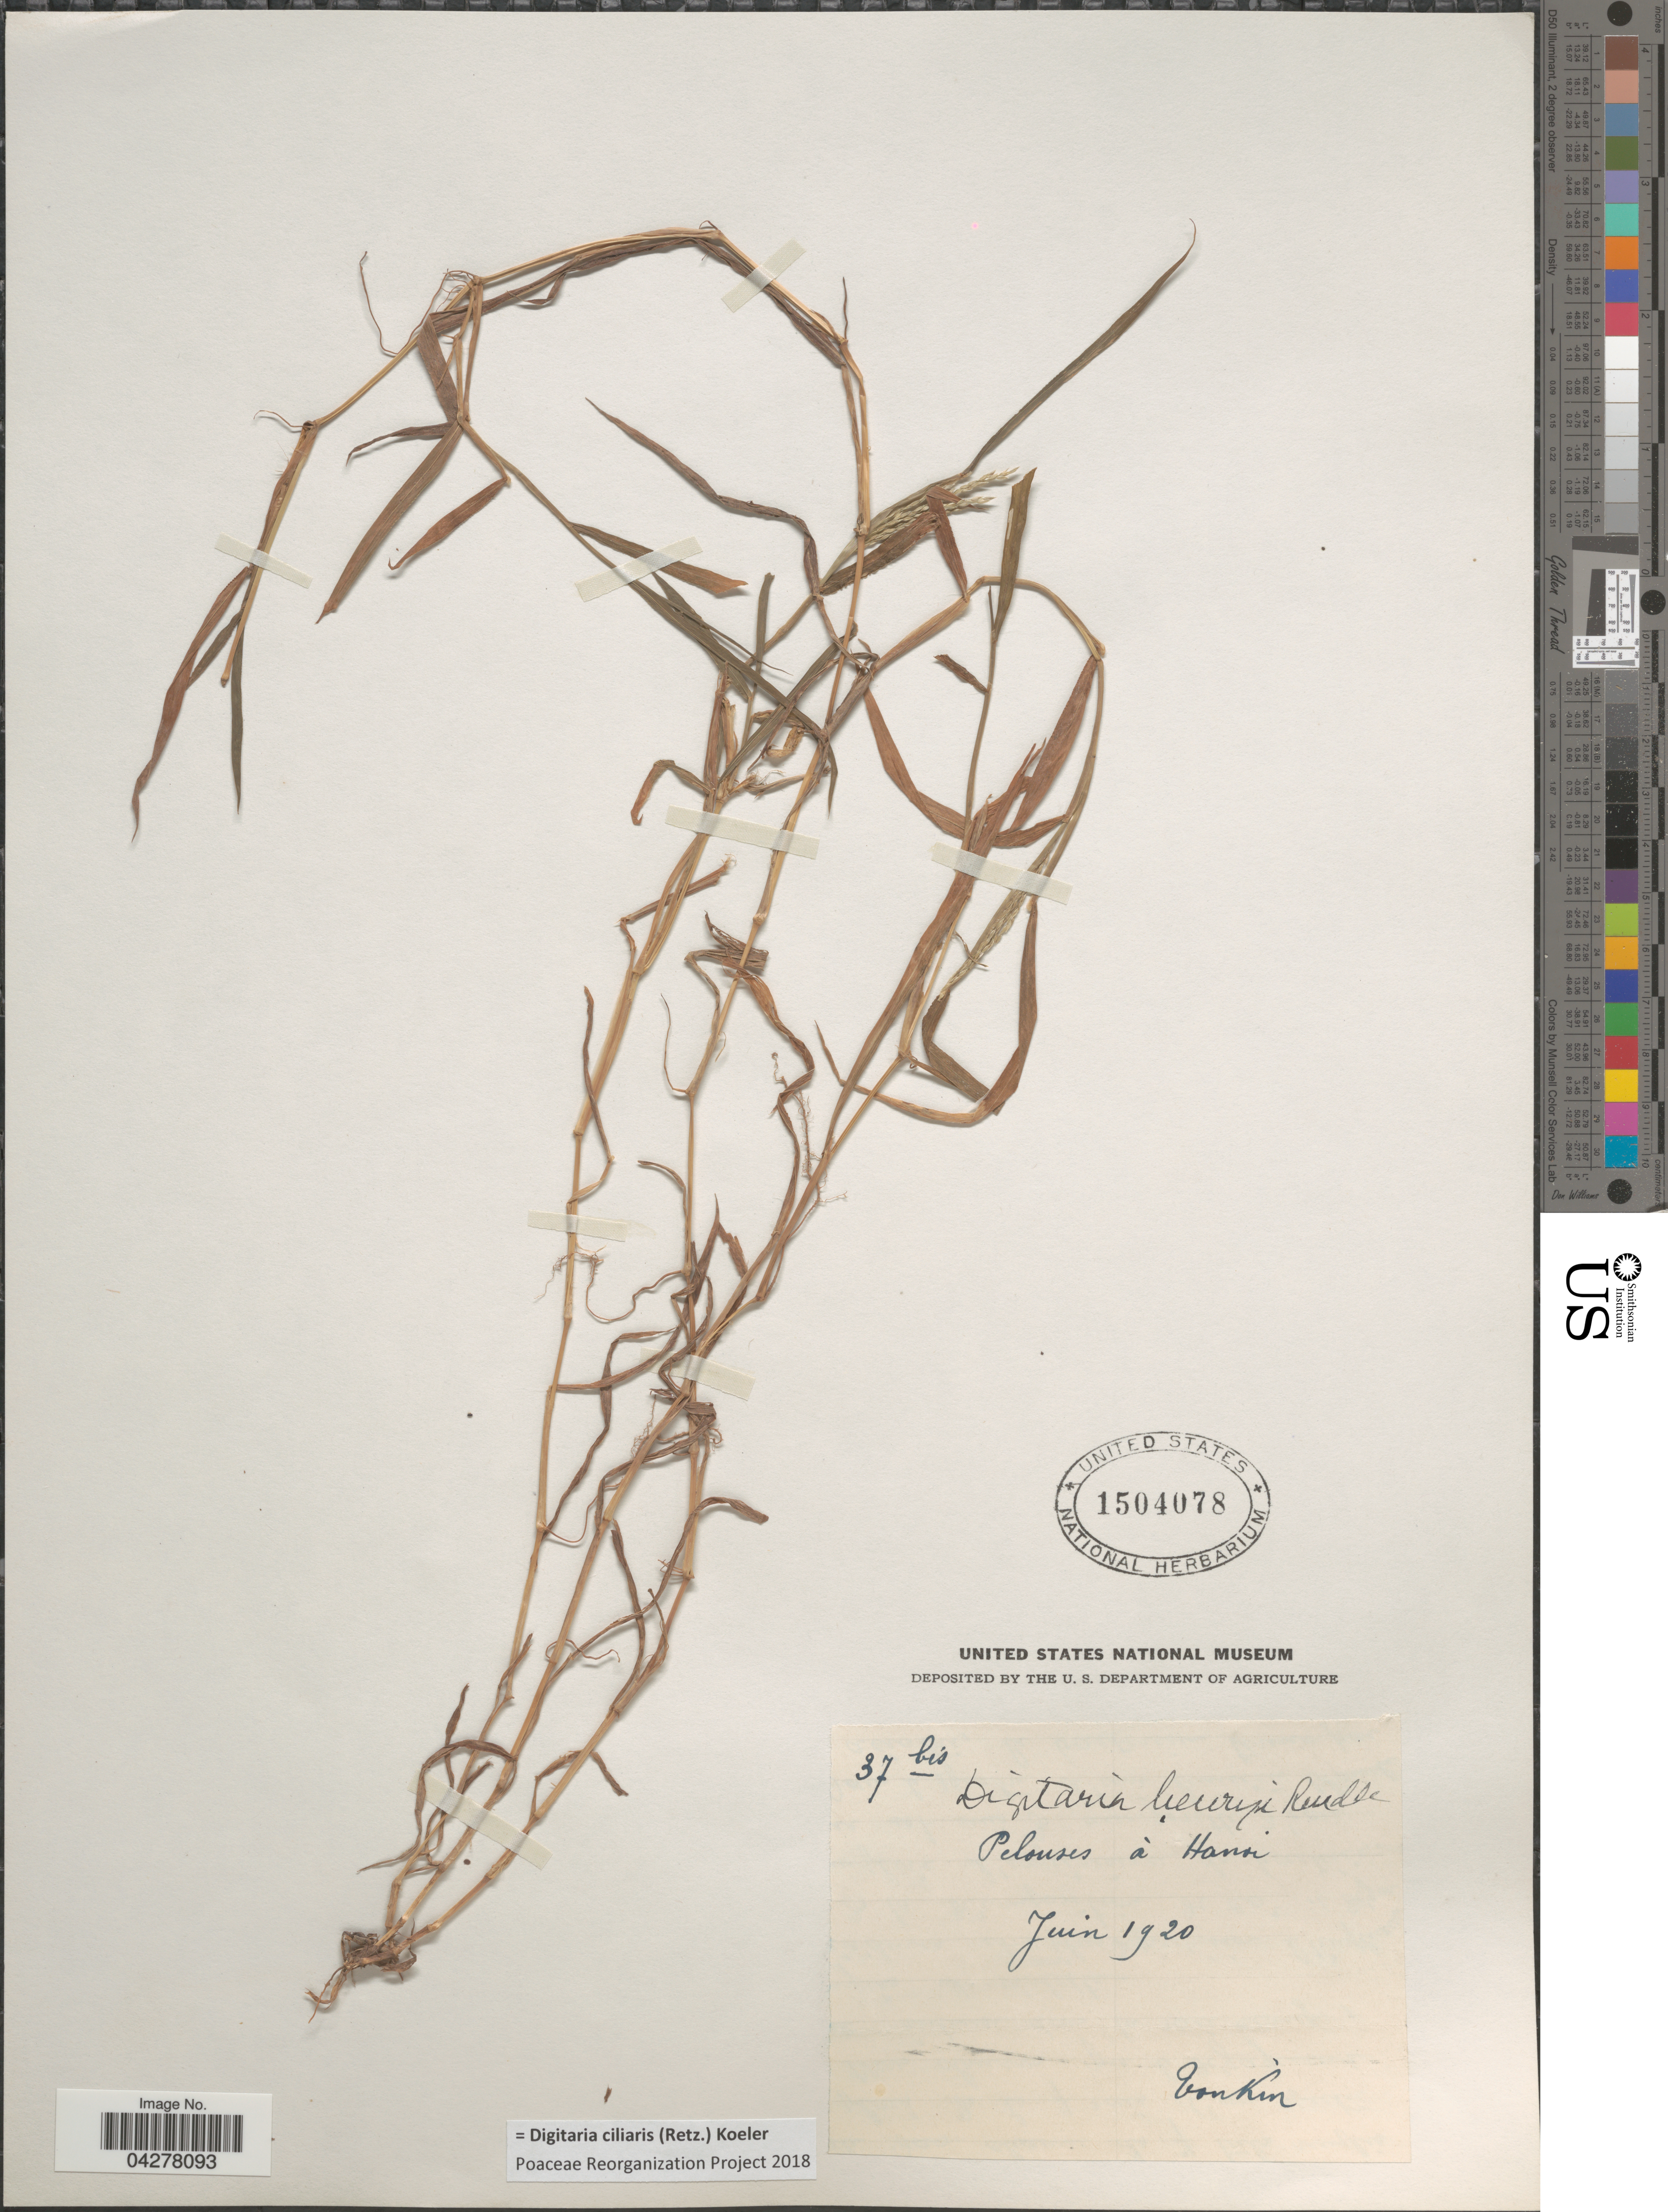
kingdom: Plantae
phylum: Tracheophyta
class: Liliopsida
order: Poales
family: Poaceae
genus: Digitaria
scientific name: Digitaria ciliaris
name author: (Retz.) Koeler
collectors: P. A. Pételot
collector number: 37bis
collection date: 1920-06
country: Vietnam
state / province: Ha Noi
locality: Pelouses à Hanoi. Tonkin.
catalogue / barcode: US 1504078